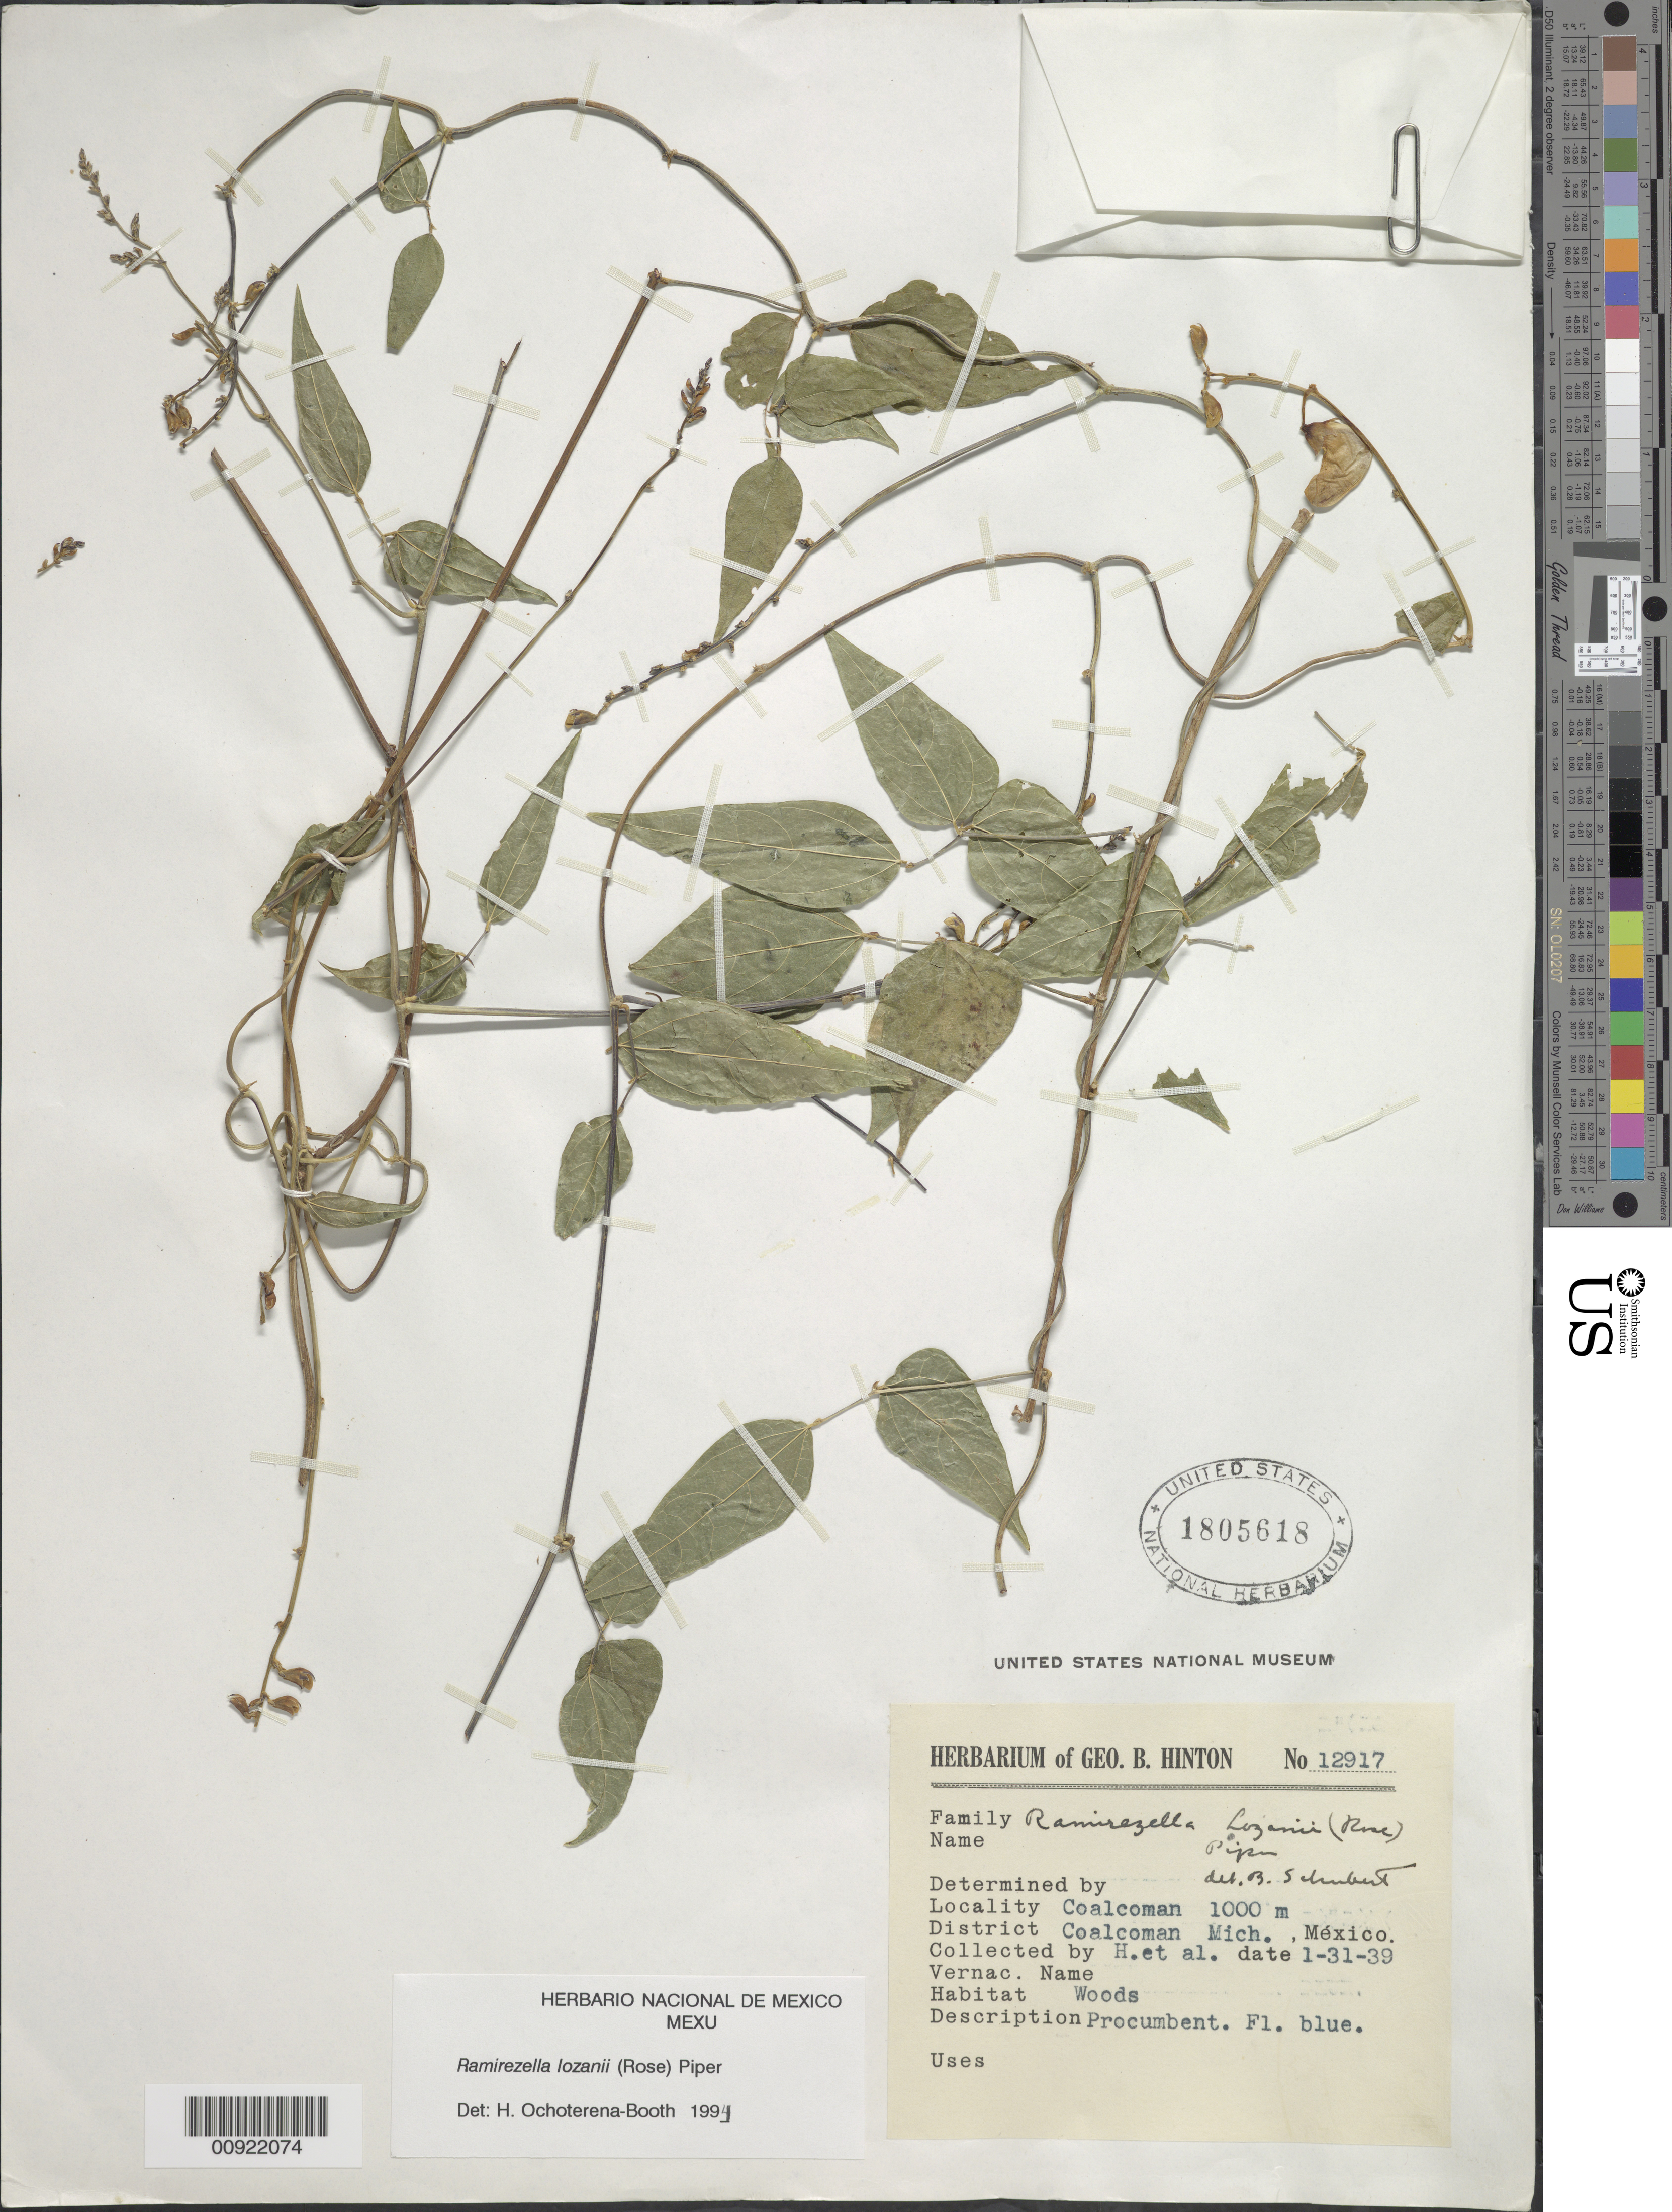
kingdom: Plantae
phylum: Tracheophyta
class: Magnoliopsida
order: Fabales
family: Fabaceae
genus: Ramirezella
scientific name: Ramirezella lozanii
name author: (Rose) Piper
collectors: G. B. Hinton & et al.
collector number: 12917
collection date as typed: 31 Jan 1939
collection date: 1939-01-31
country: Mexico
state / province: Michoacán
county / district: Coalcomán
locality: Coalcomán, District Coalcomán, Mich.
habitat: Woods.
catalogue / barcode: US 1805618